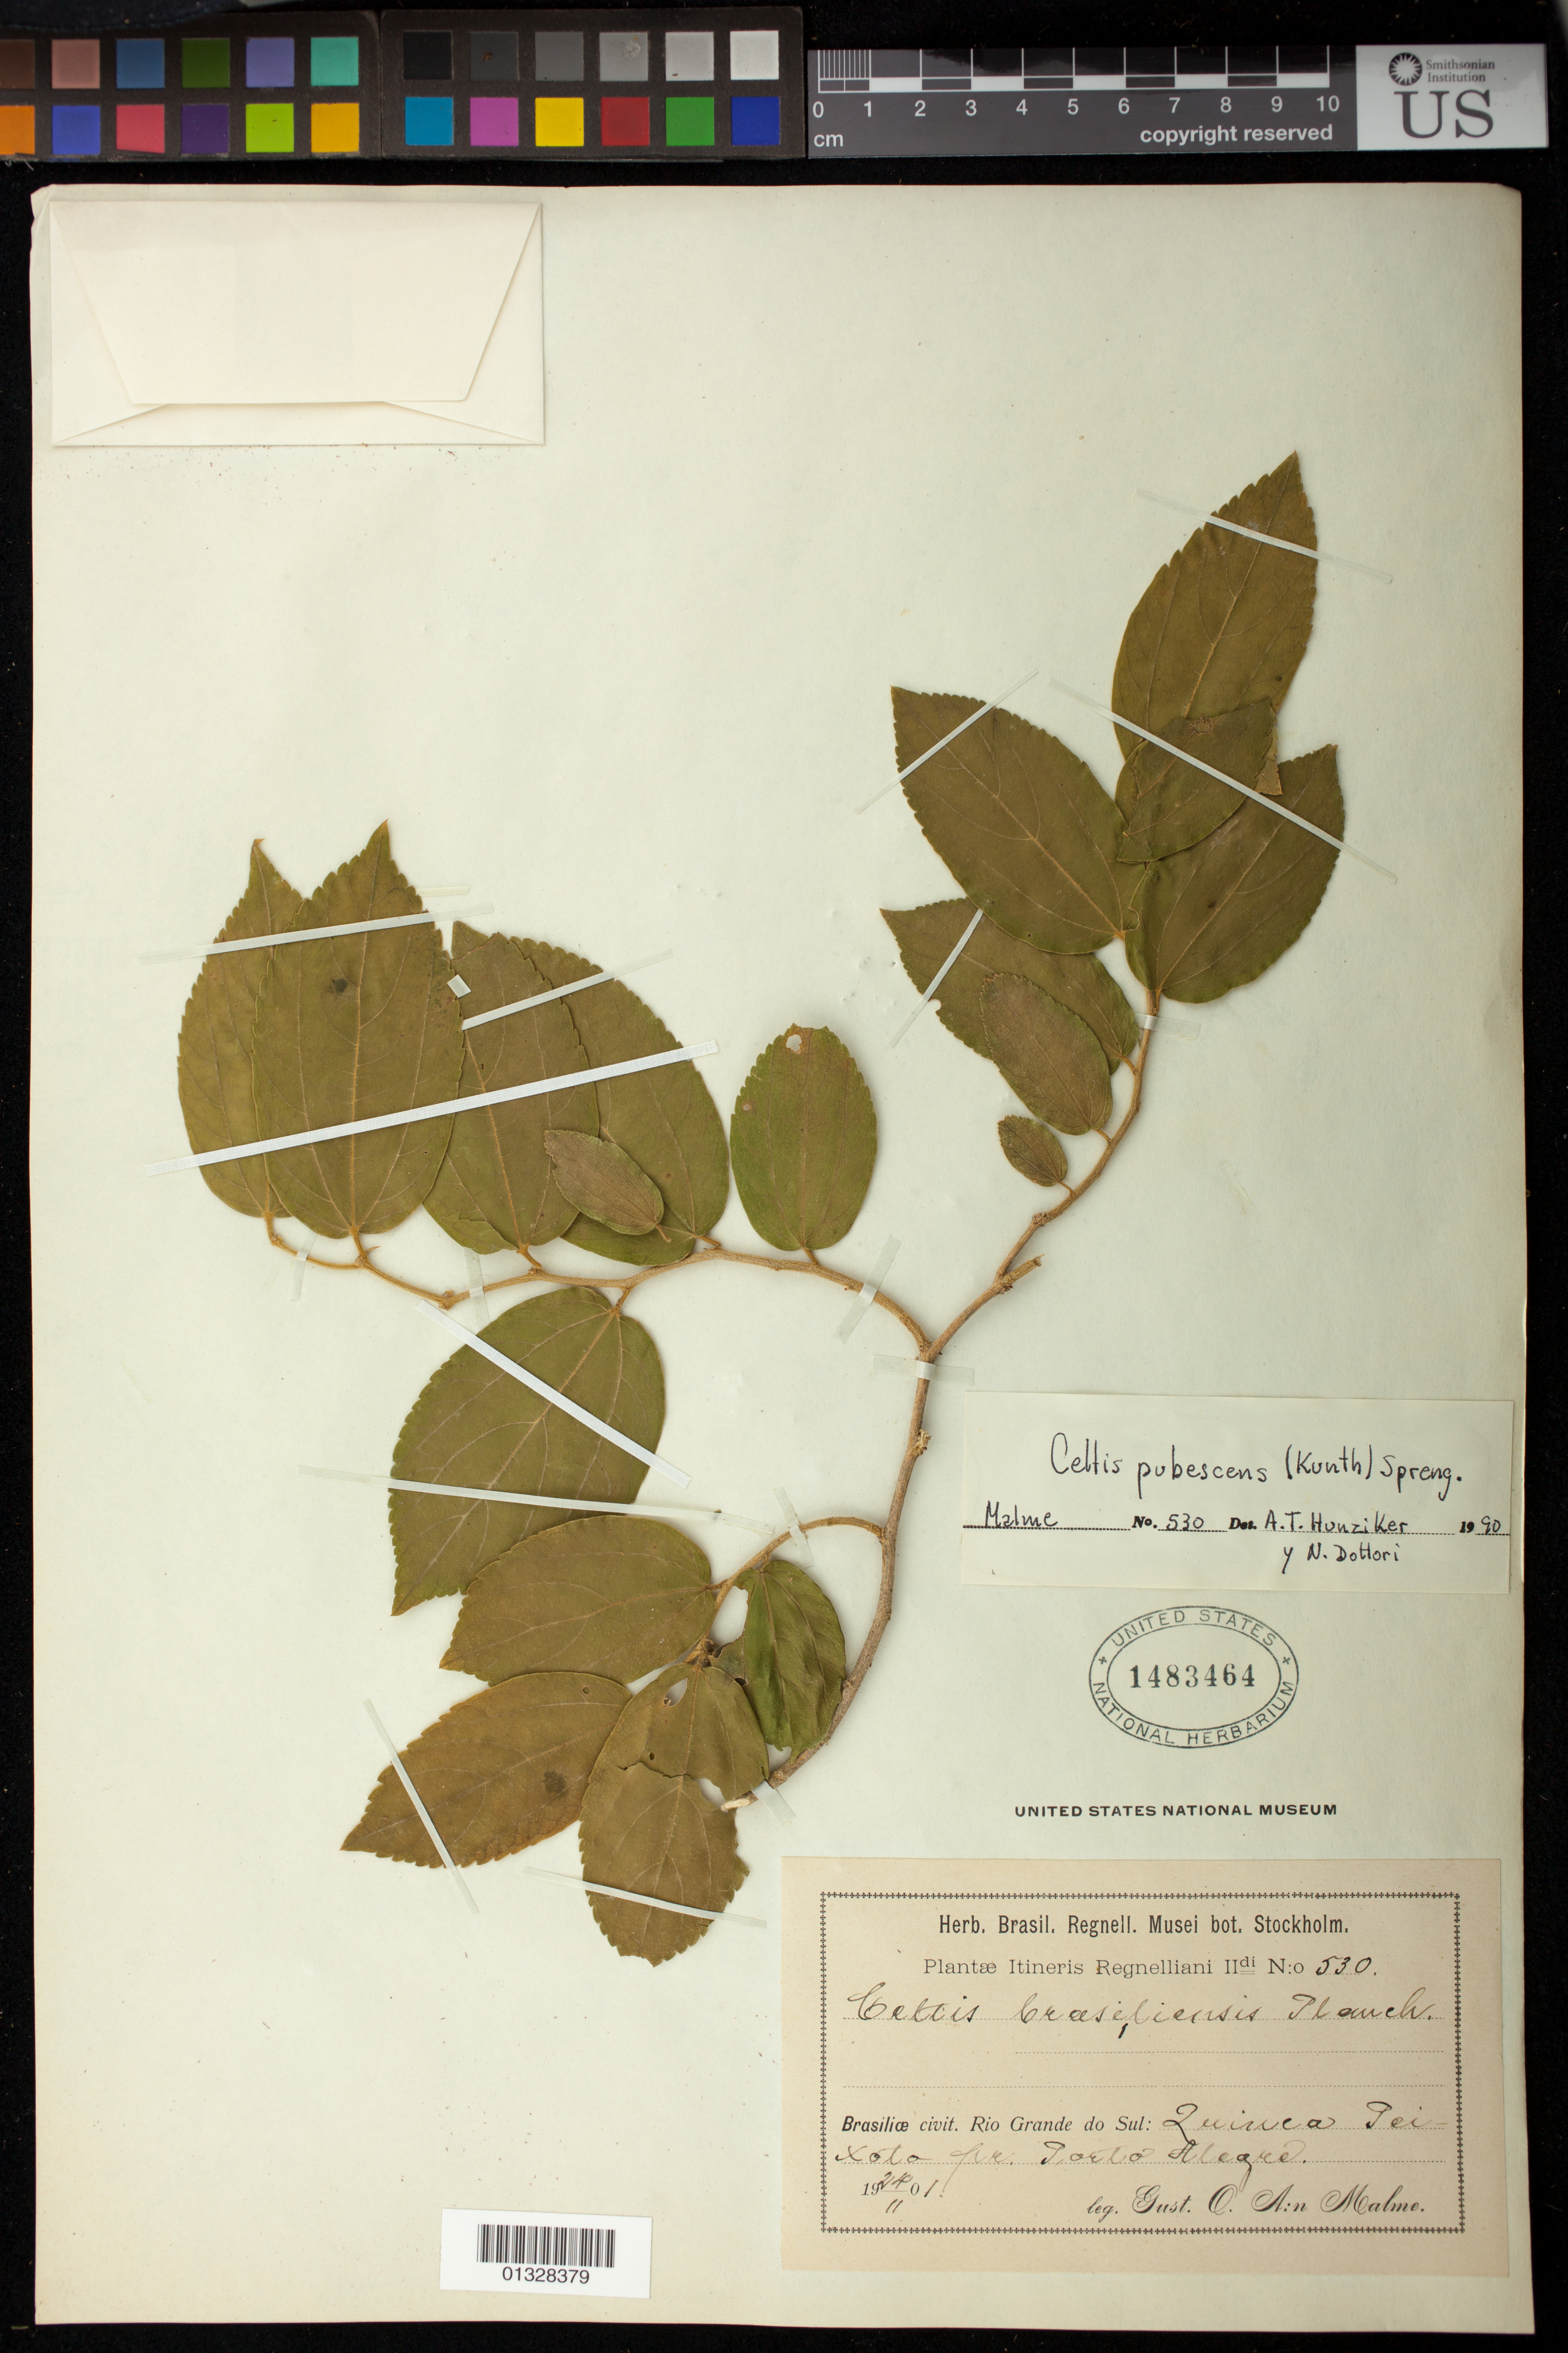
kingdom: Plantae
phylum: Tracheophyta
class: Magnoliopsida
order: Rosales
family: Cannabaceae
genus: Celtis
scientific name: Celtis pubescens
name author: (Kunth) Spreng.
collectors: G. O. A. Malme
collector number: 530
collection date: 1901-11-24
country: Brazil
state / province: Rio Grande do Sul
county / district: Porto Alegre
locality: [Quinca] Peixoto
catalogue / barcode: US 1483464